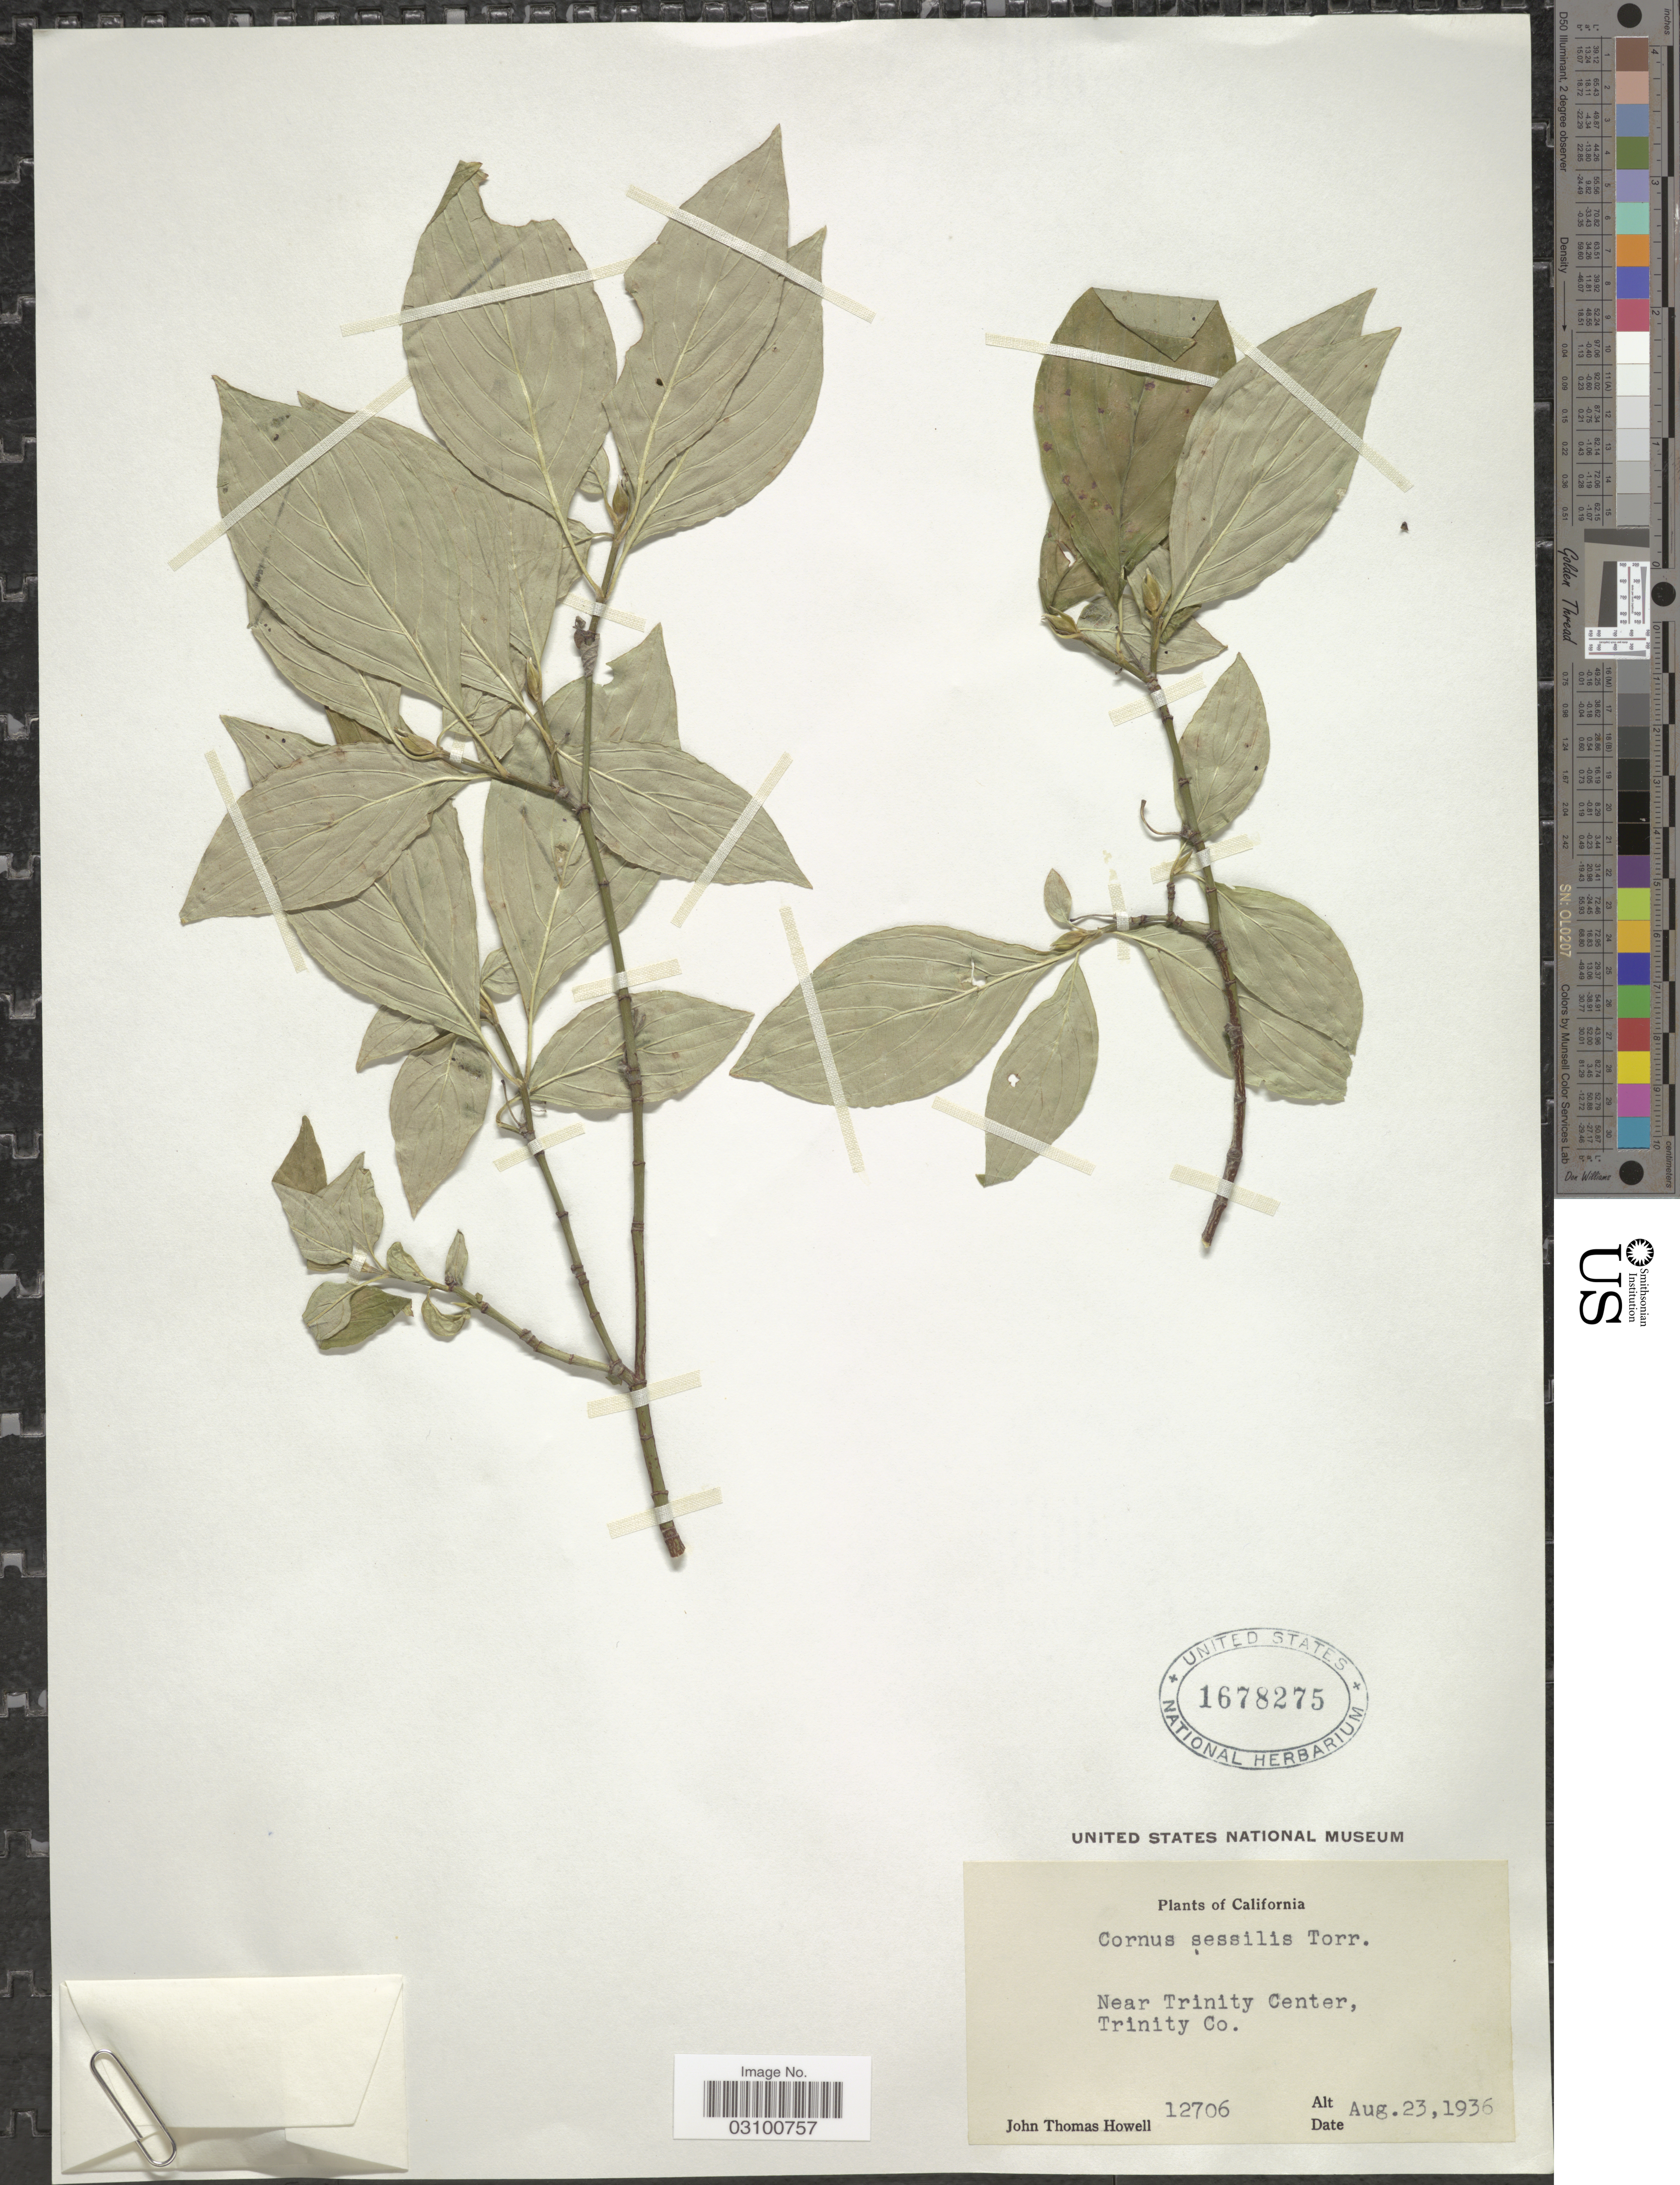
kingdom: Plantae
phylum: Tracheophyta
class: Magnoliopsida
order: Cornales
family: Cornaceae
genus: Cornus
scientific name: Cornus sessilis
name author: Torr. ex Durand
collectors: J. T. Howell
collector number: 12706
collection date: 1936-08-23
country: United States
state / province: California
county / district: Trinity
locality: Near Trinity Center, Trinity Co.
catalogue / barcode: US 1678275